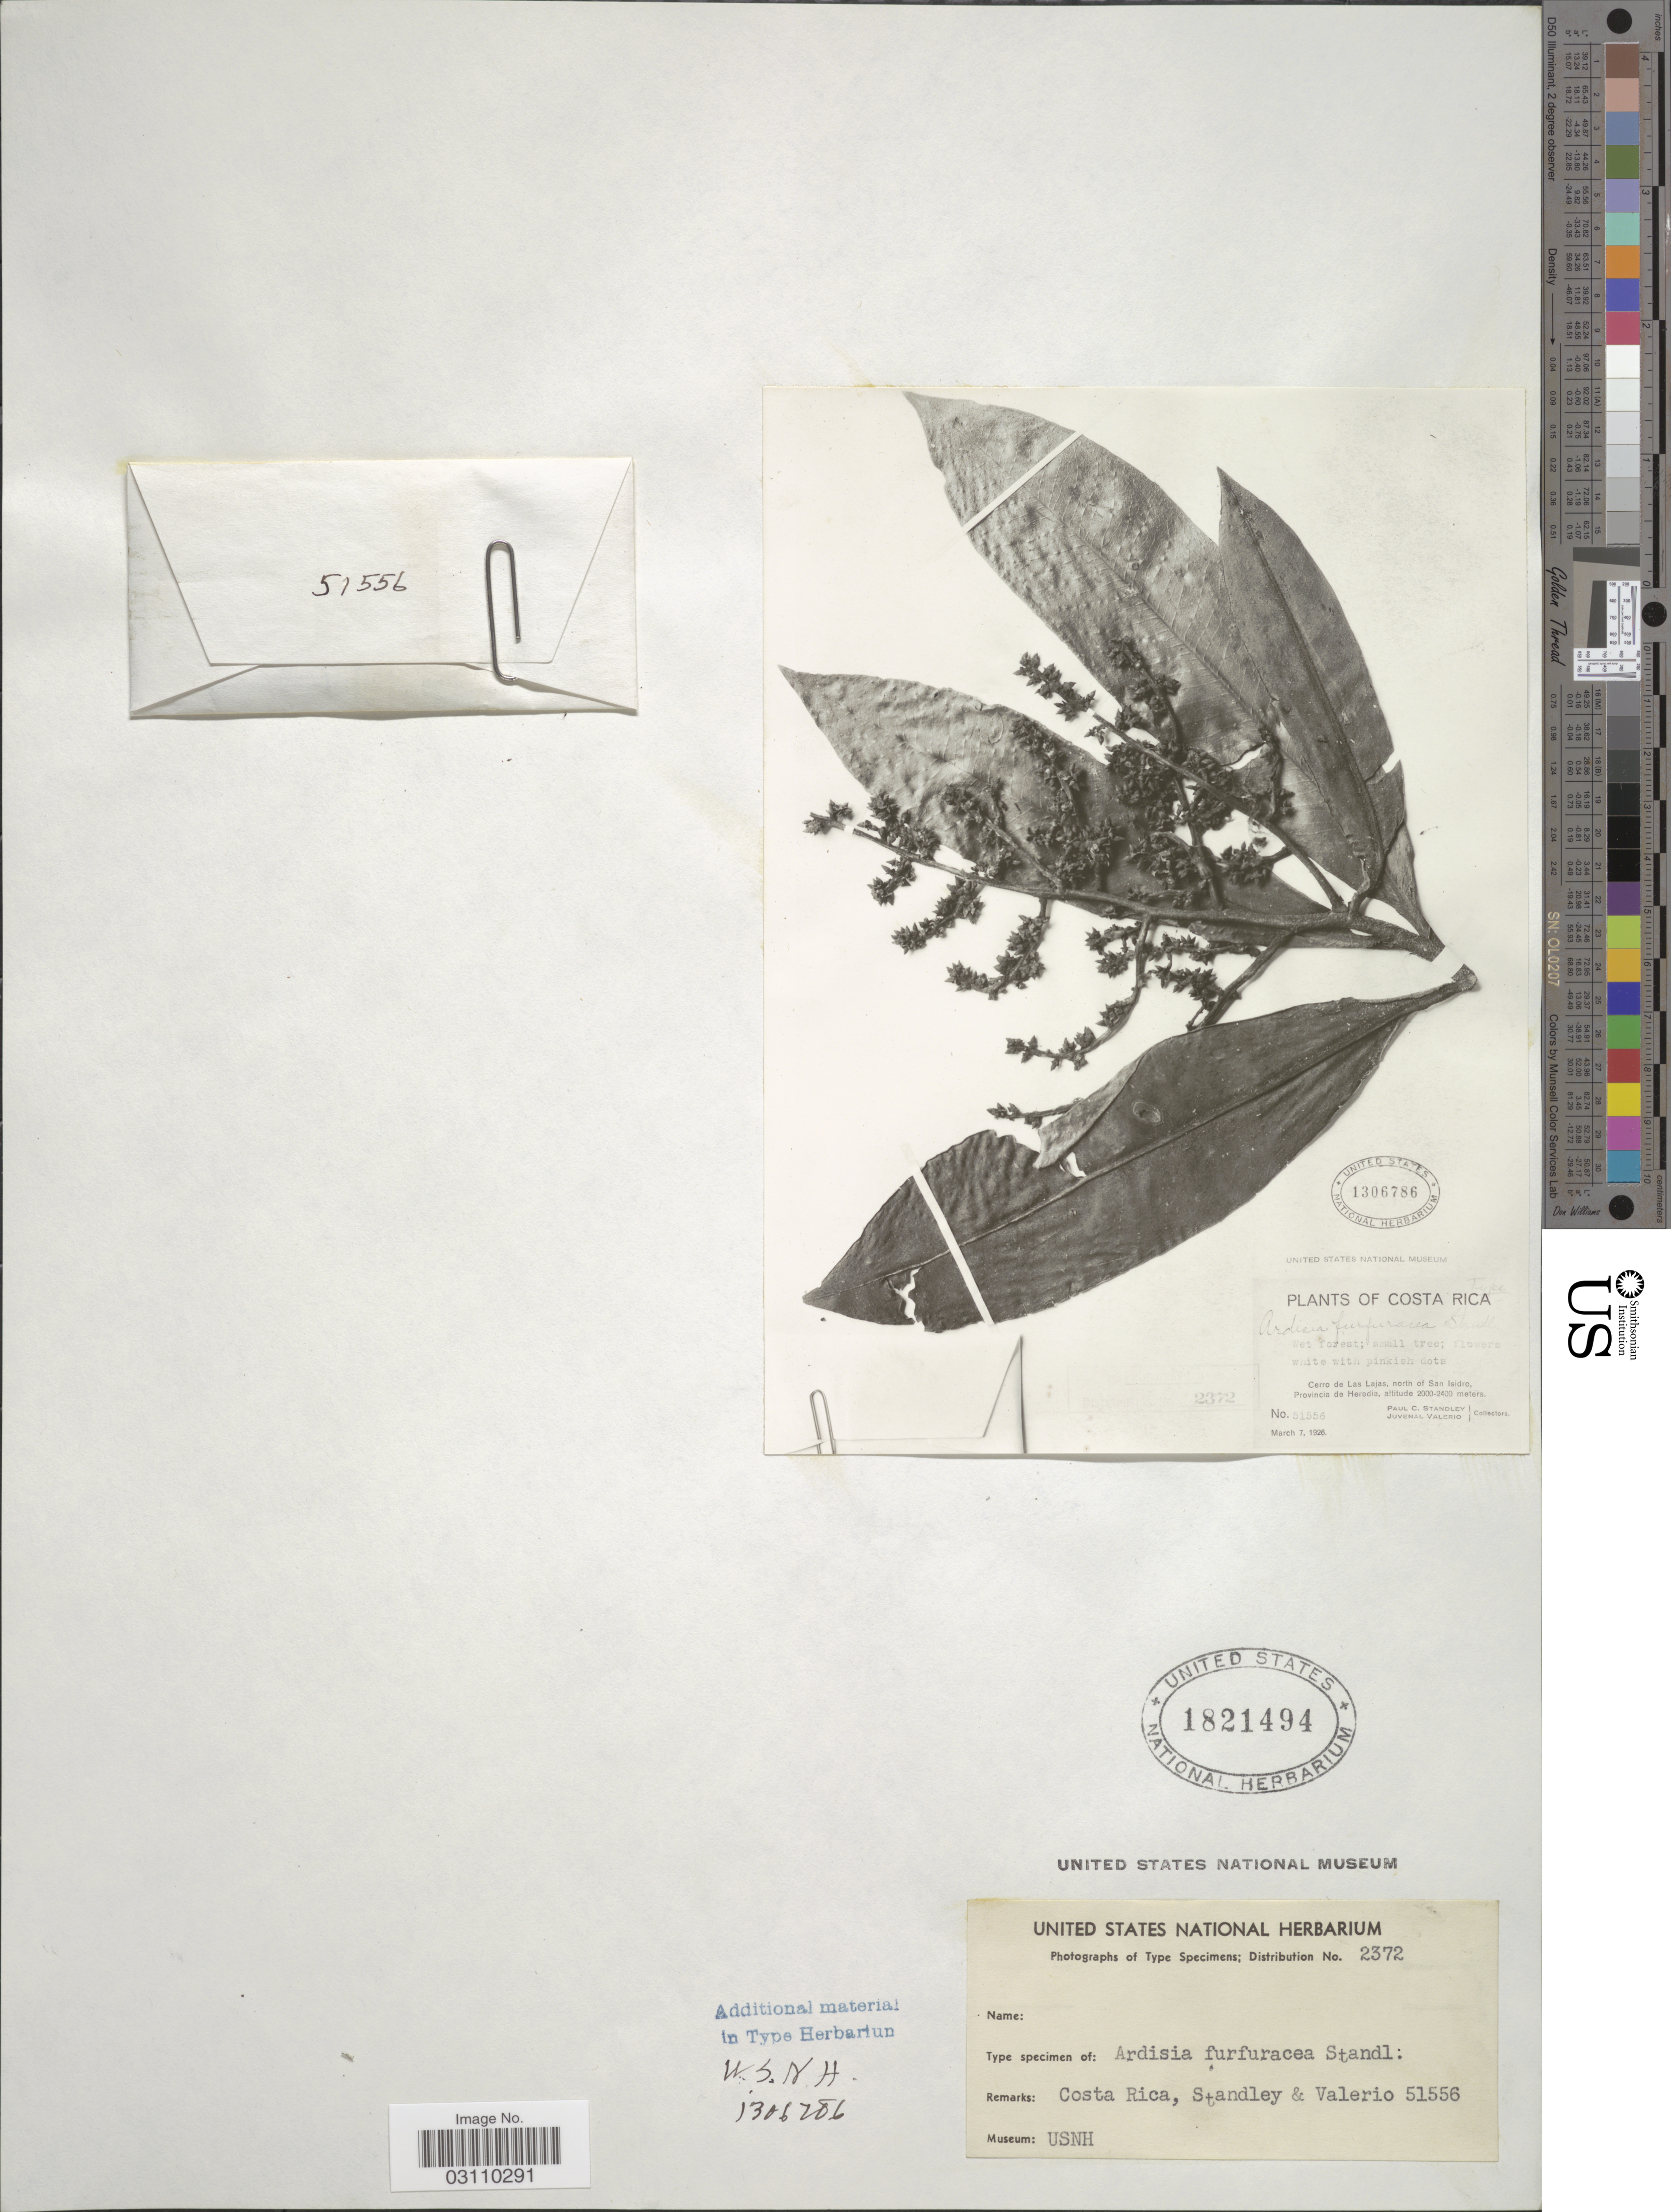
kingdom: Plantae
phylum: Tracheophyta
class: Magnoliopsida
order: Ericales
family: Primulaceae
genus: Ardisia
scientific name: Ardisia furfuracea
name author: Standl.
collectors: P. C. Standley & J. Valerio R.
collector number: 51556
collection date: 1926-03-07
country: Costa Rica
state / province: Heredia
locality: Cerro de Las Lajas, north of San Isidoro, Provincia de Heredia.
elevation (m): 2000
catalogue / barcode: US 1306786